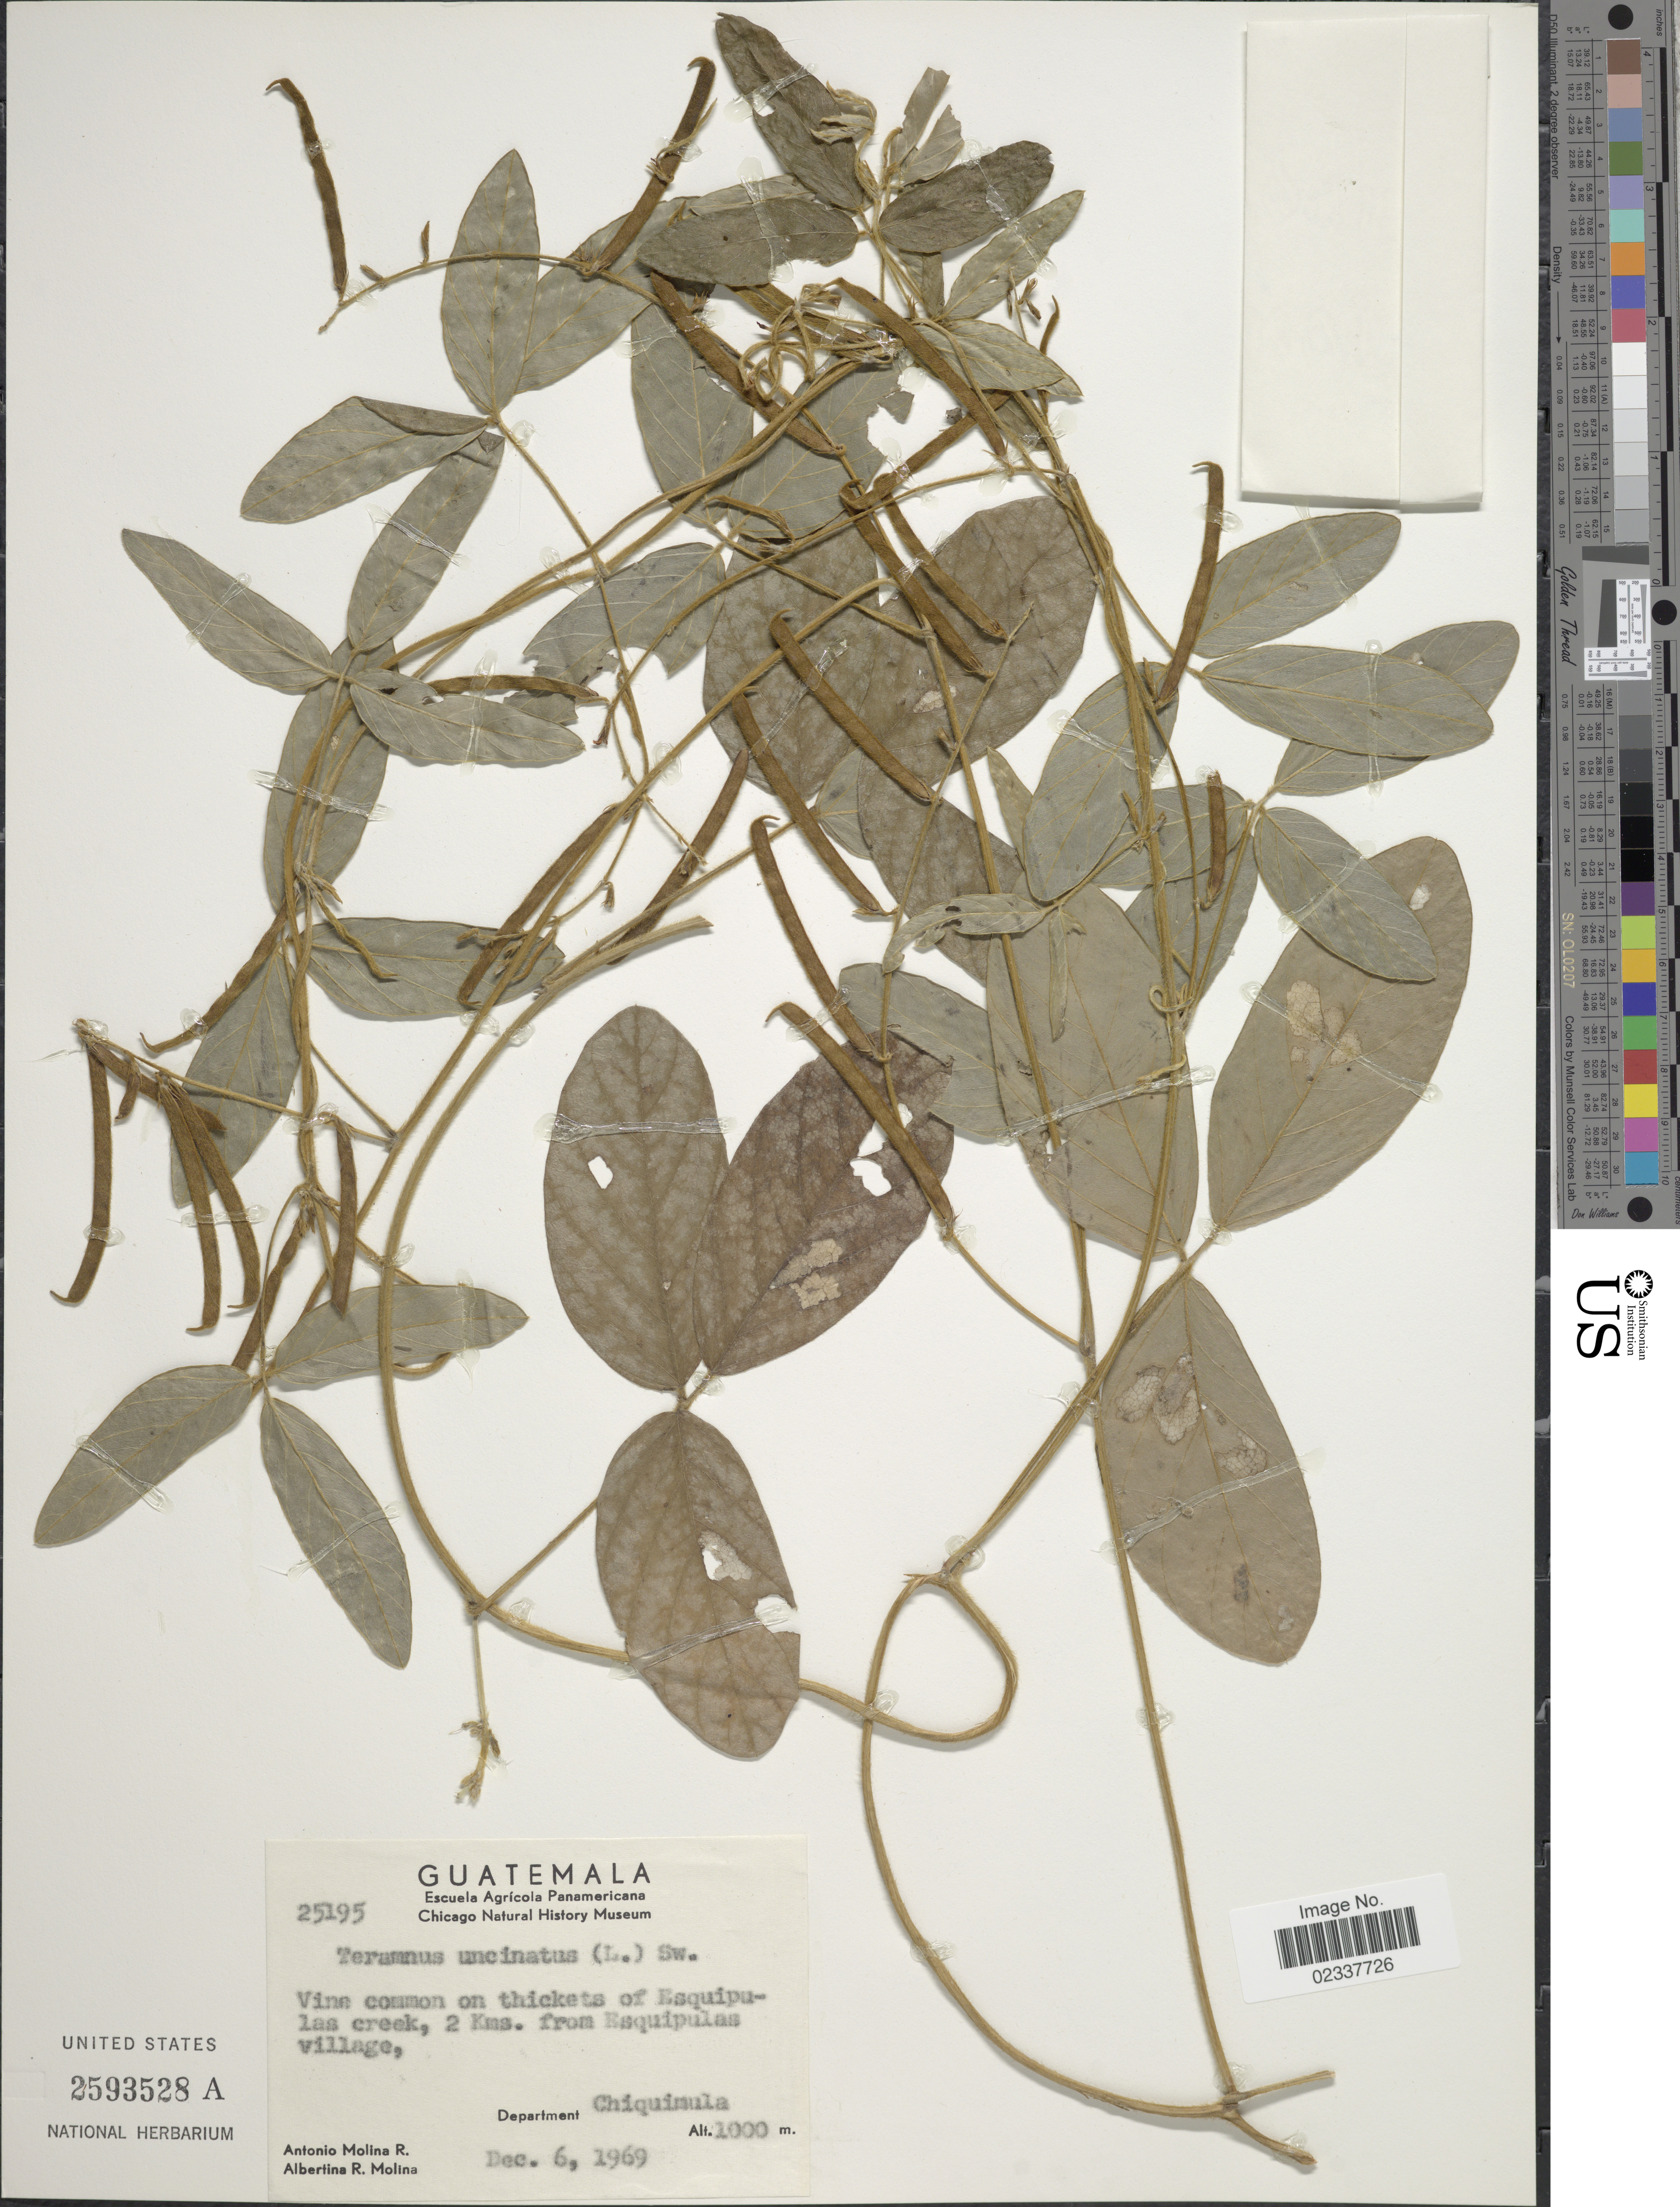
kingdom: Plantae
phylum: Tracheophyta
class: Magnoliopsida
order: Fabales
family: Fabaceae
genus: Teramnus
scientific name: Teramnus uncinatus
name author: (L.) Sw.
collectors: A. Molina R. & A. R. Molina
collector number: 25195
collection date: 1969-12-06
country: Guatemala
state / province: Chiquimula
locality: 2 kms from Esquipulas village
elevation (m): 1000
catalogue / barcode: US 2593528A